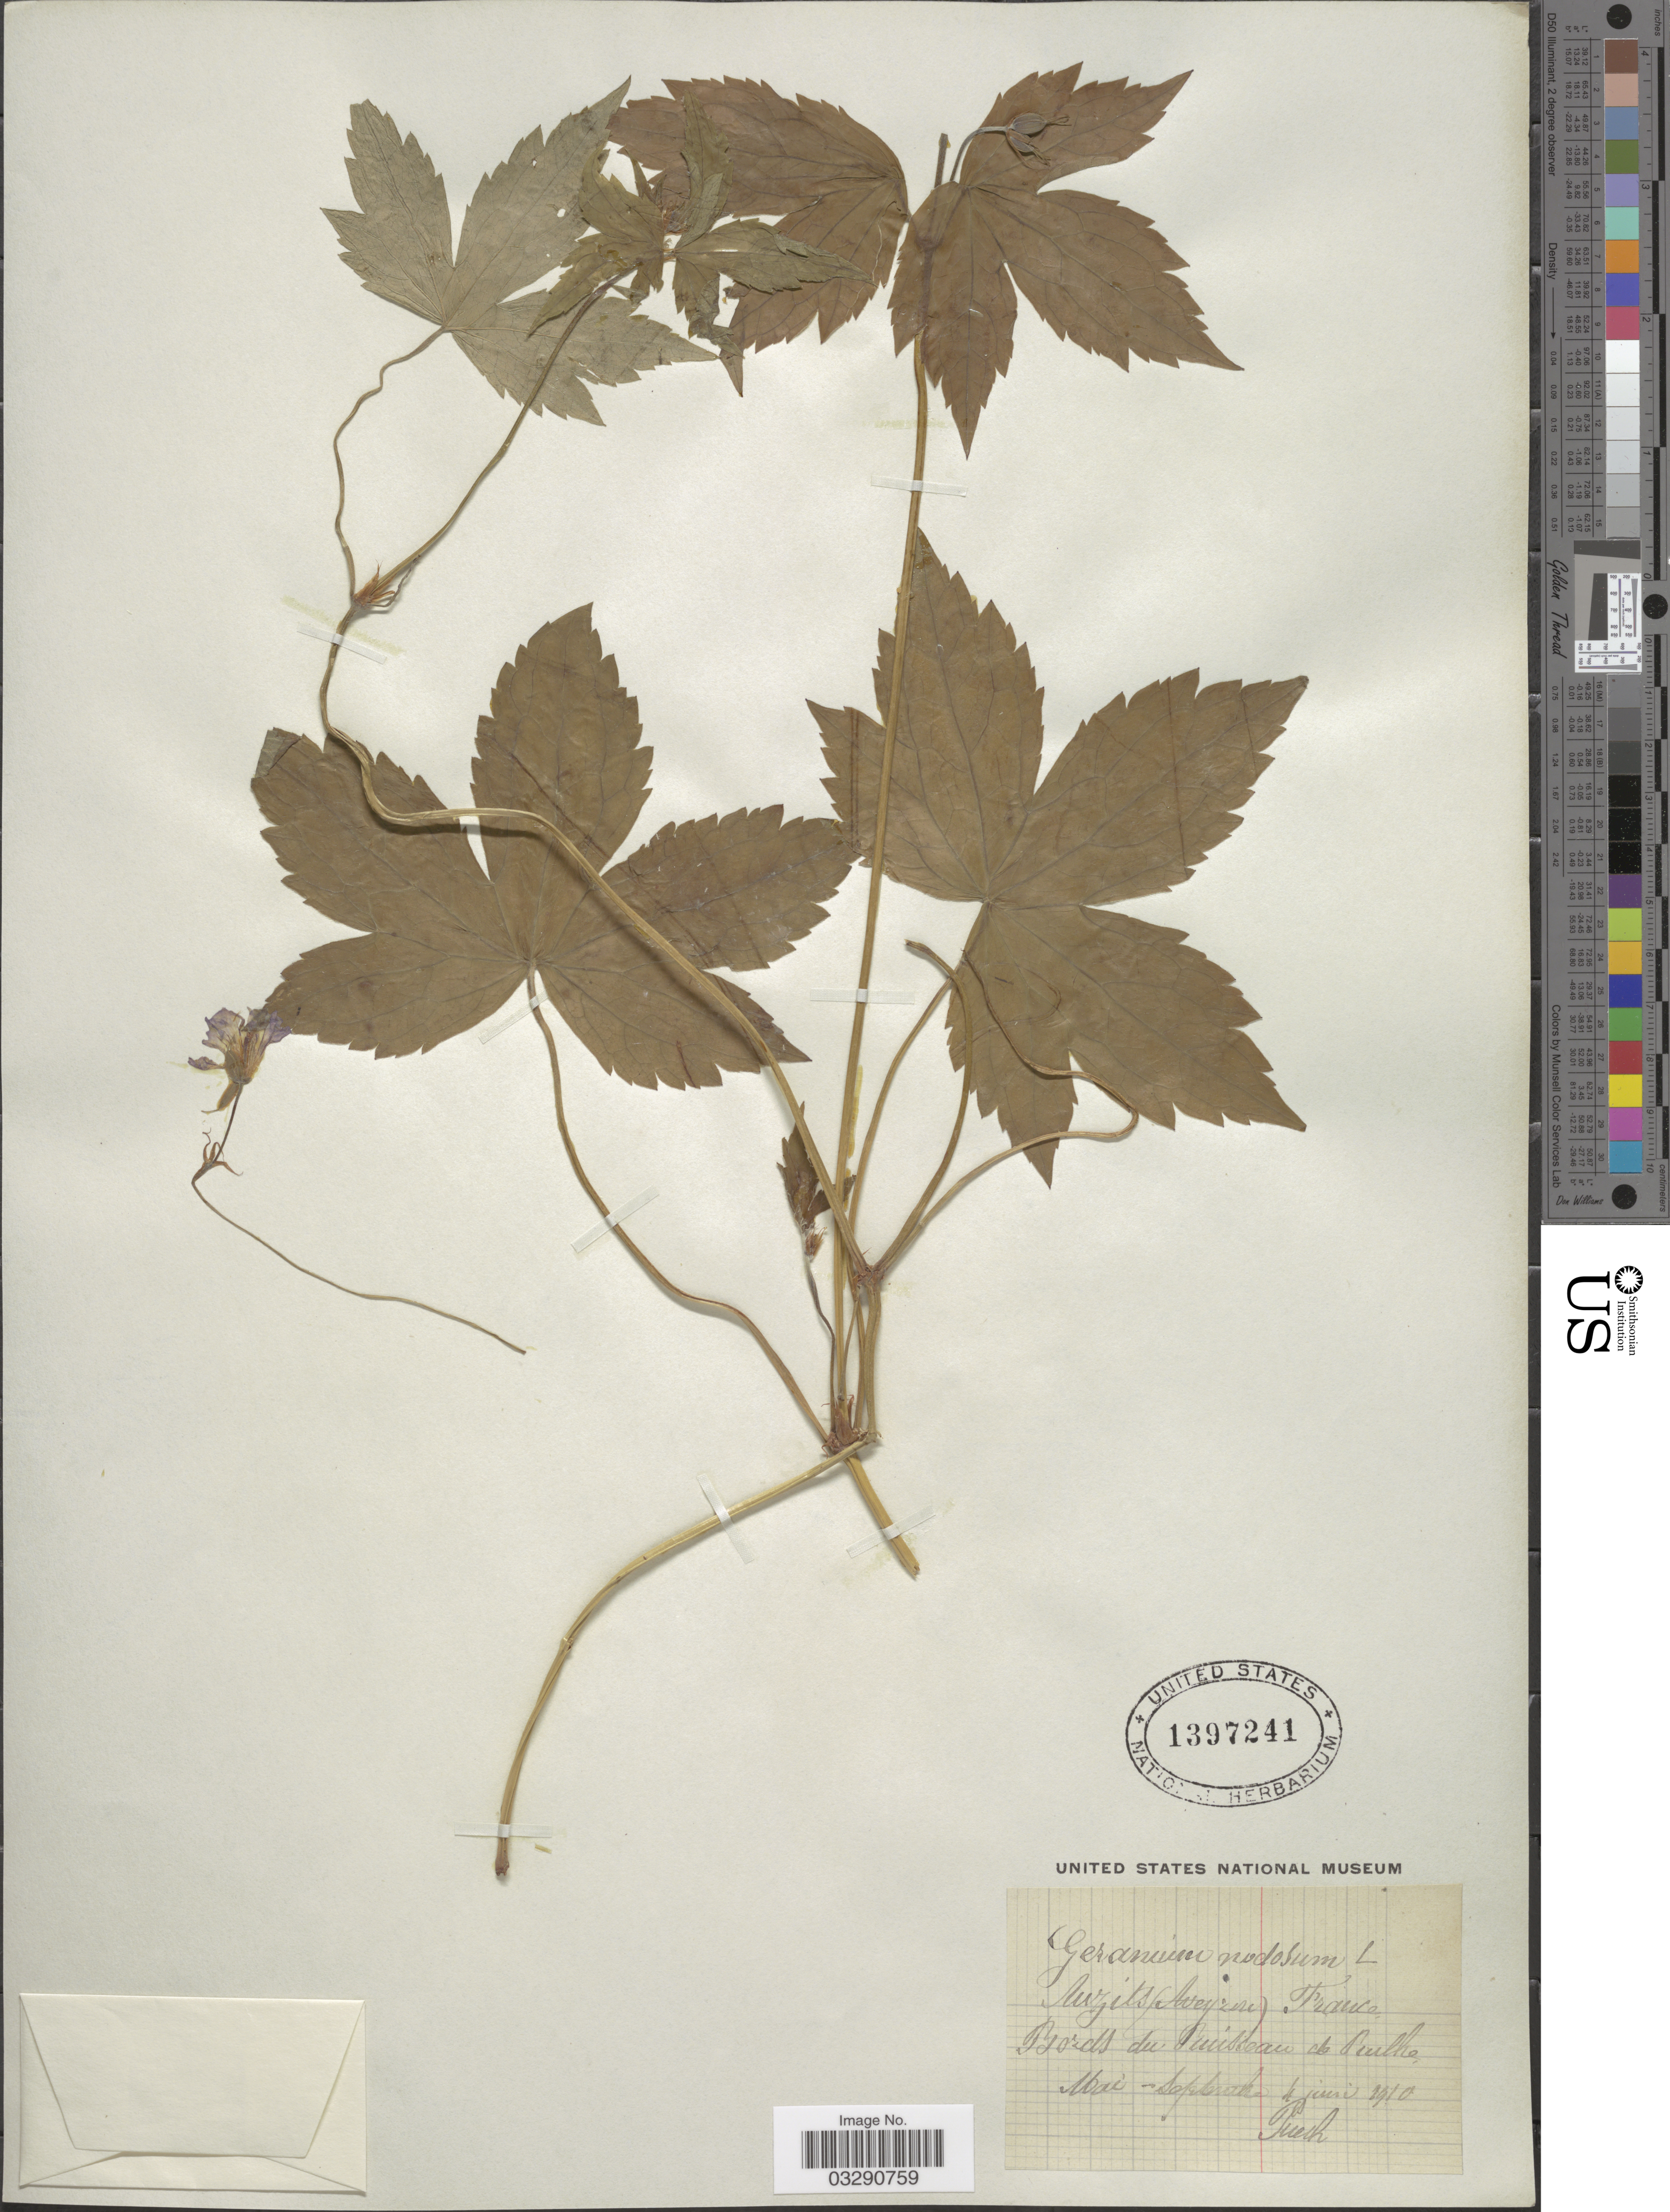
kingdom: Plantae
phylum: Tracheophyta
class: Magnoliopsida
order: Geraniales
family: Geraniaceae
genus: Geranium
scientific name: Geranium nodosum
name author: L.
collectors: Puech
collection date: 1910-06-04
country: France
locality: Bords du Ruisseau de Puillie, Maè-sepbrak. [interpreted]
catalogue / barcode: US 1397241